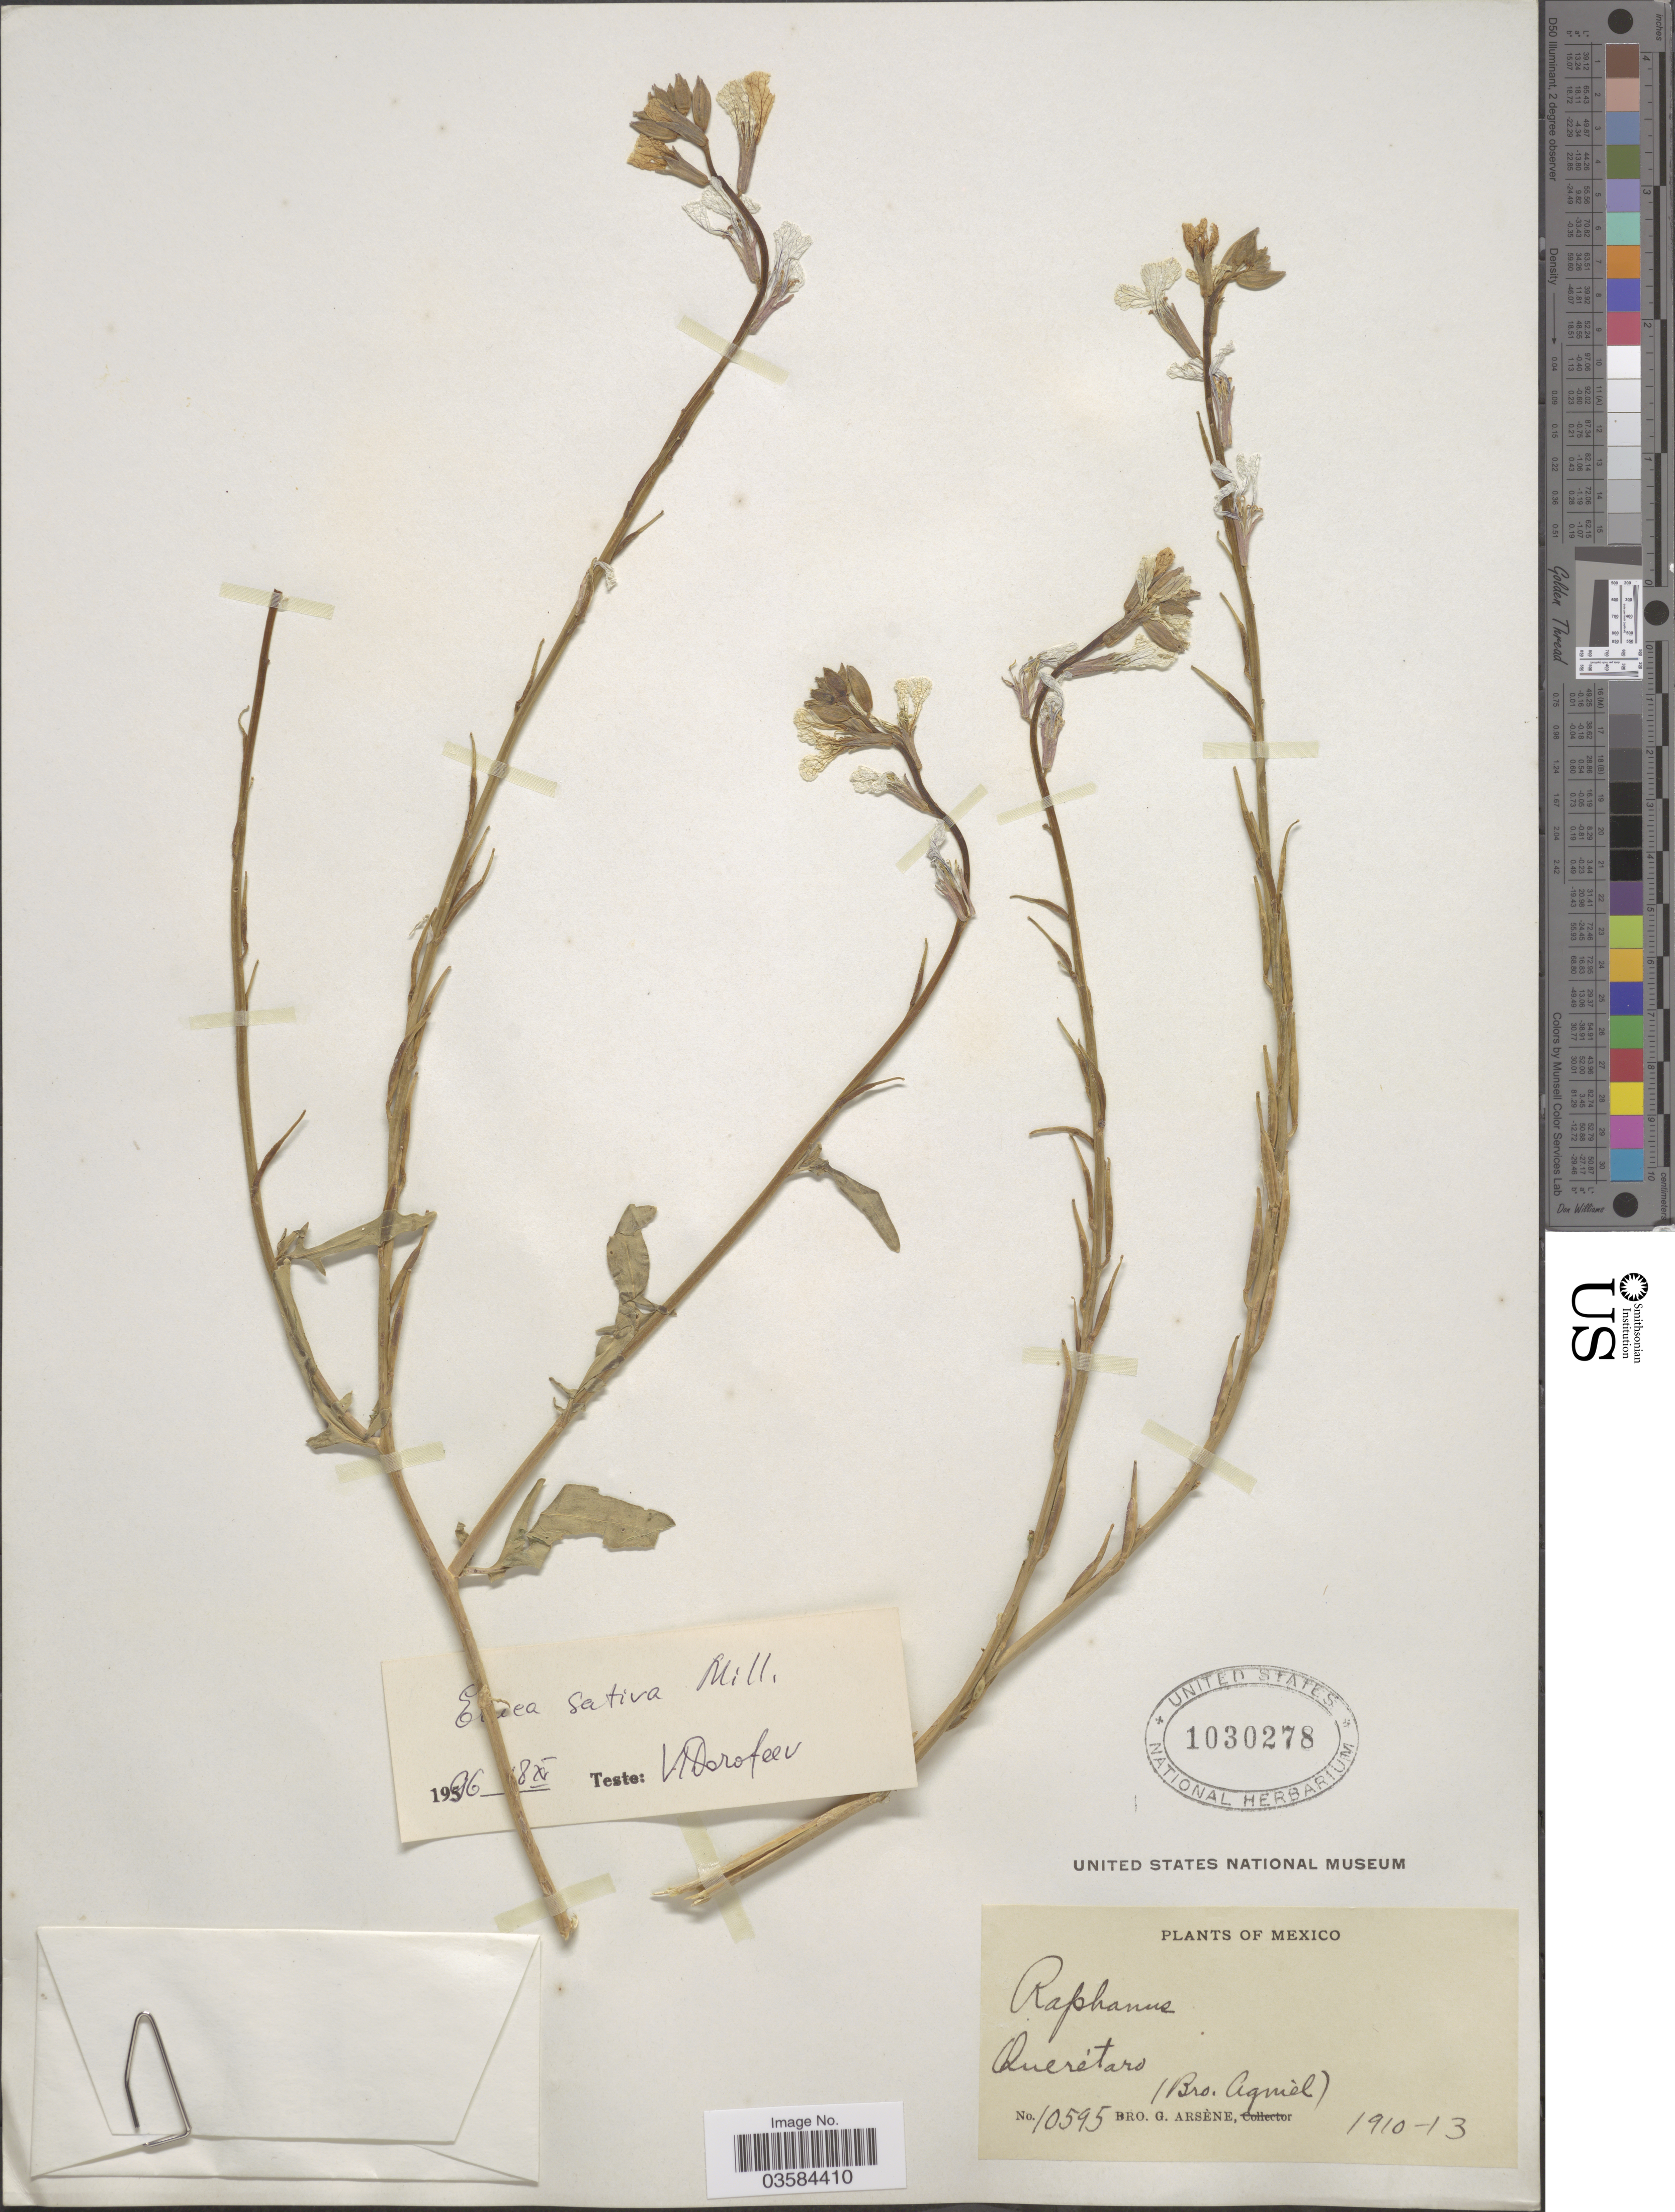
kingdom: Plantae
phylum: Tracheophyta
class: Magnoliopsida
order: Brassicales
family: Brassicaceae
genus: Eruca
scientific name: Eruca vesicaria subsp. sativa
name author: (Mill.) Thell.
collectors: Bro. G. Arsène & Bro. Agniel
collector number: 10595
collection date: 1910/1913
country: Mexico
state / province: Querétaro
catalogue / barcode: US 1030278